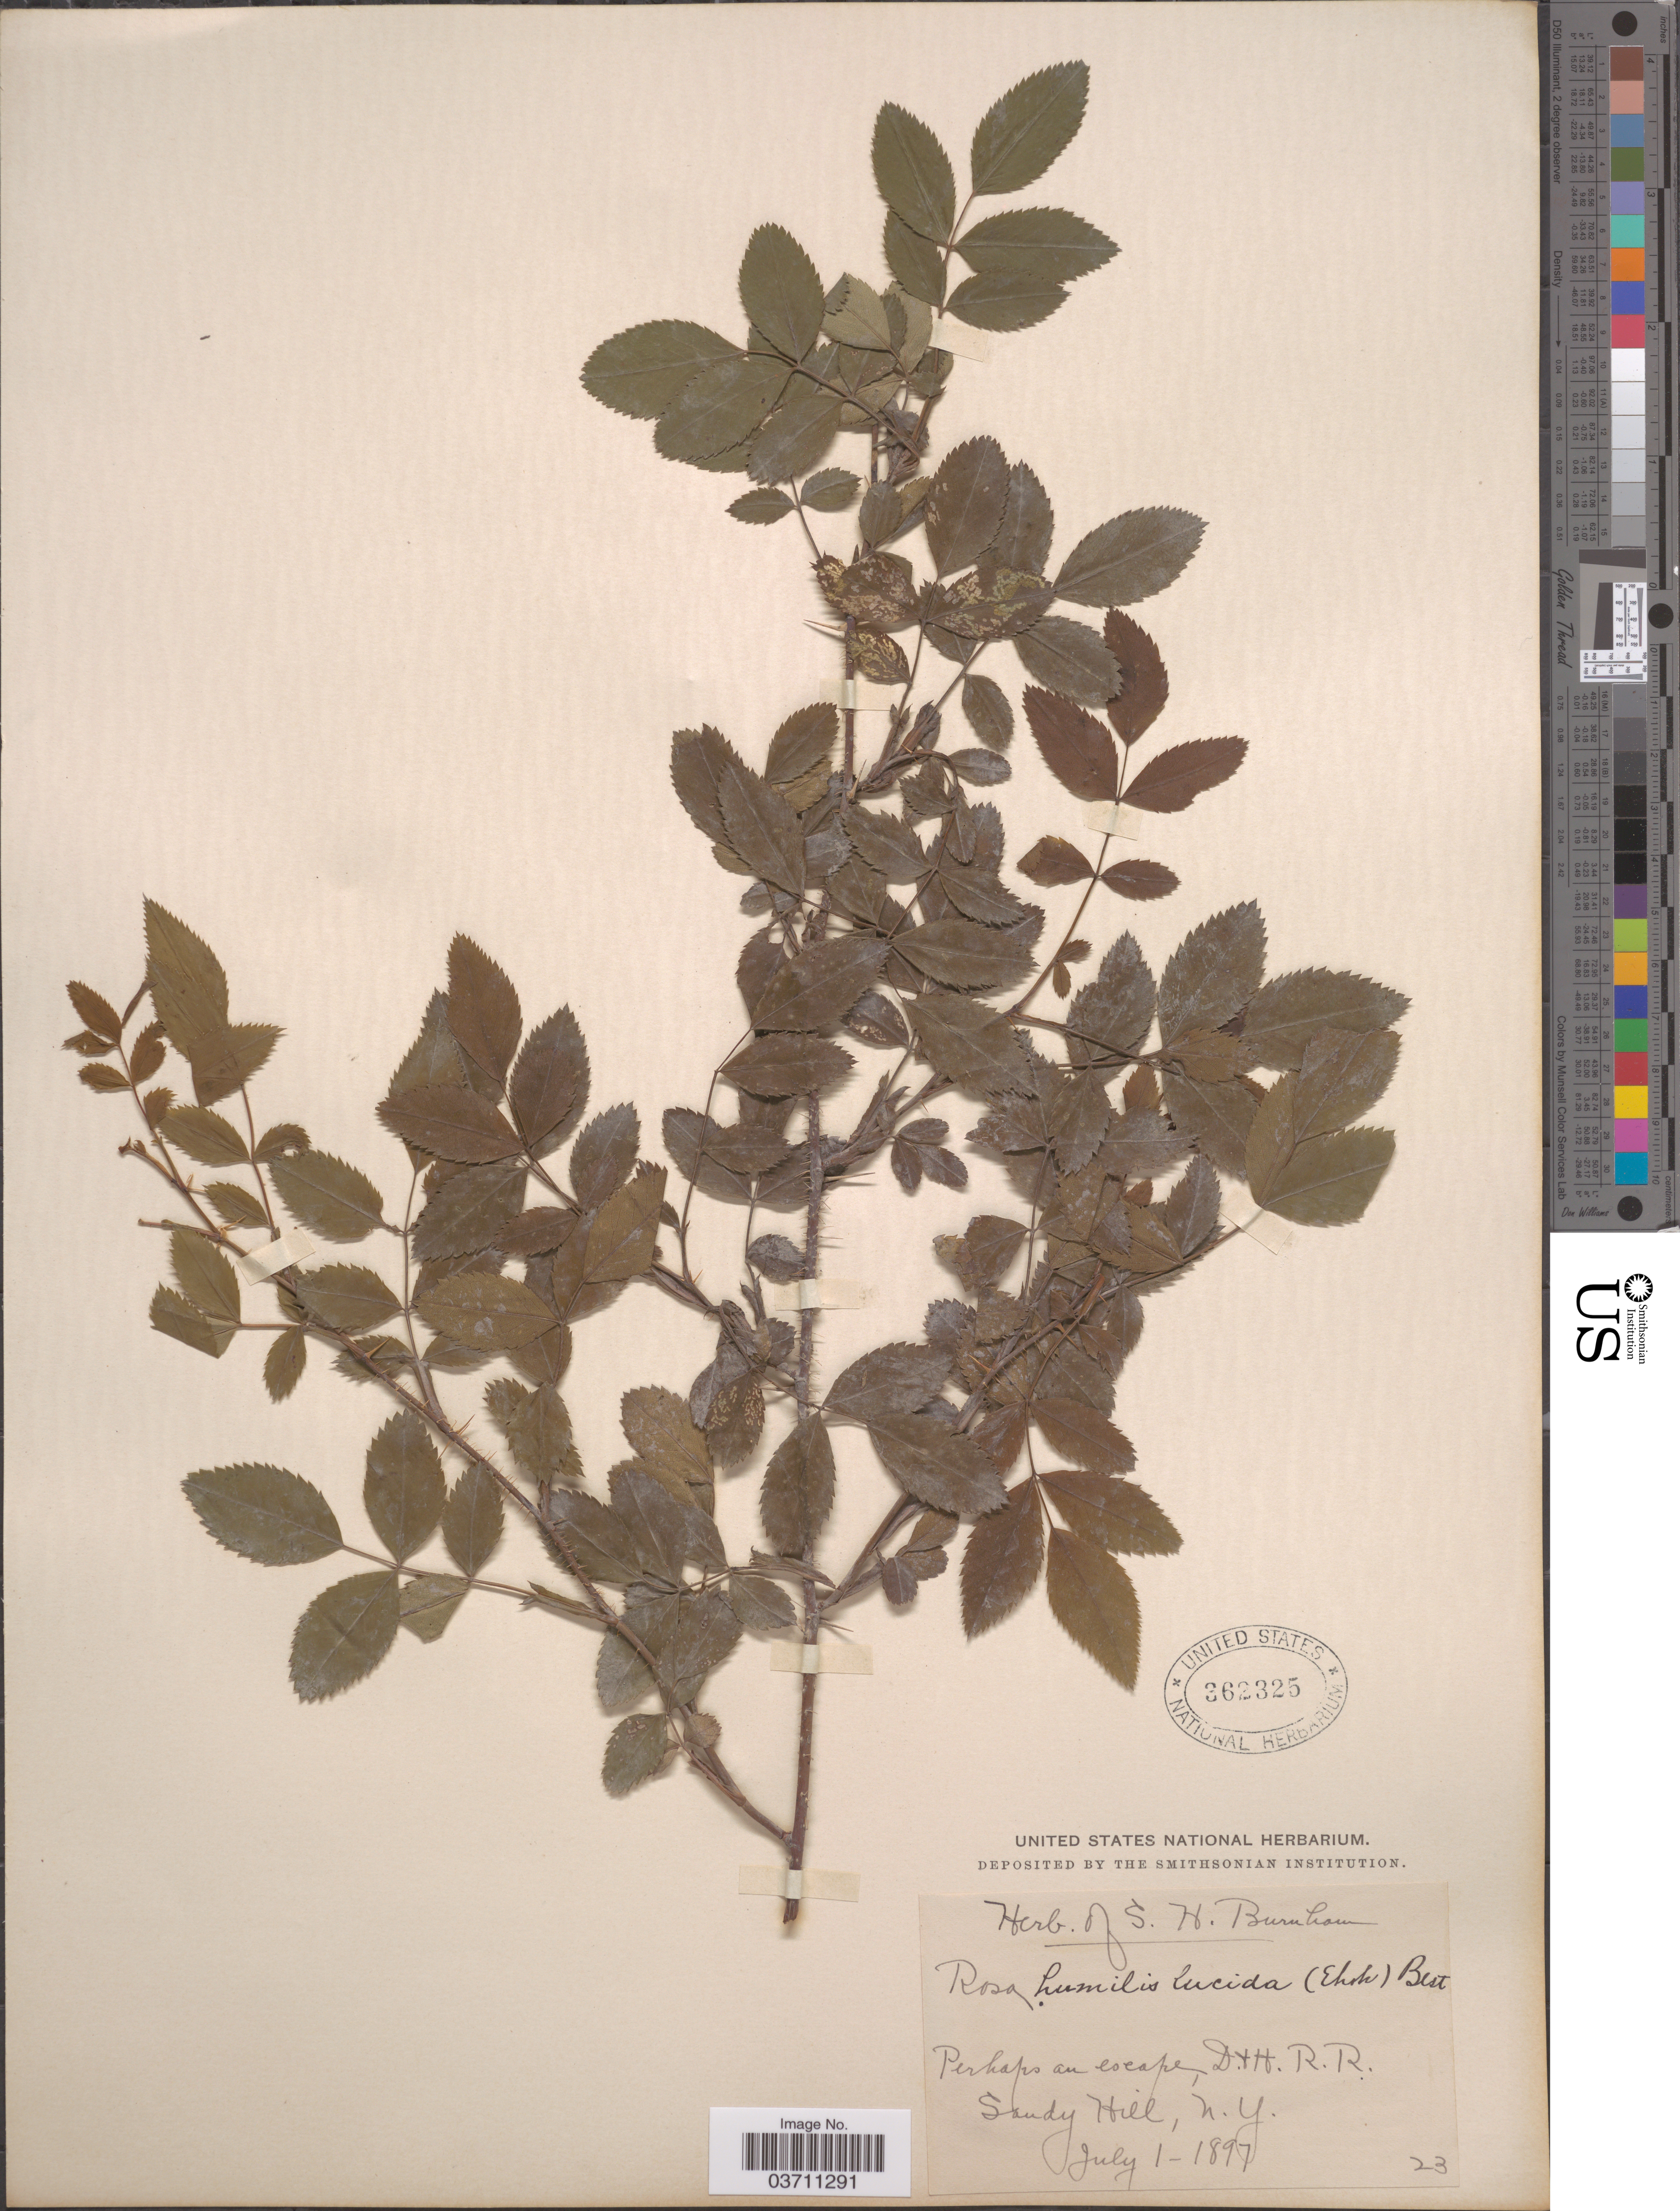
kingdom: Plantae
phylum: Tracheophyta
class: Magnoliopsida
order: Rosales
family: Rosaceae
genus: Rosa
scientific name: Rosa lucida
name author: Meehan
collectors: ex herb. S.H. Burnham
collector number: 23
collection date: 1897-07-01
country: United States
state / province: New York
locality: Perhaps an escape. D. & H. R. R. Sandy Hill.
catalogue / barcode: US 362325